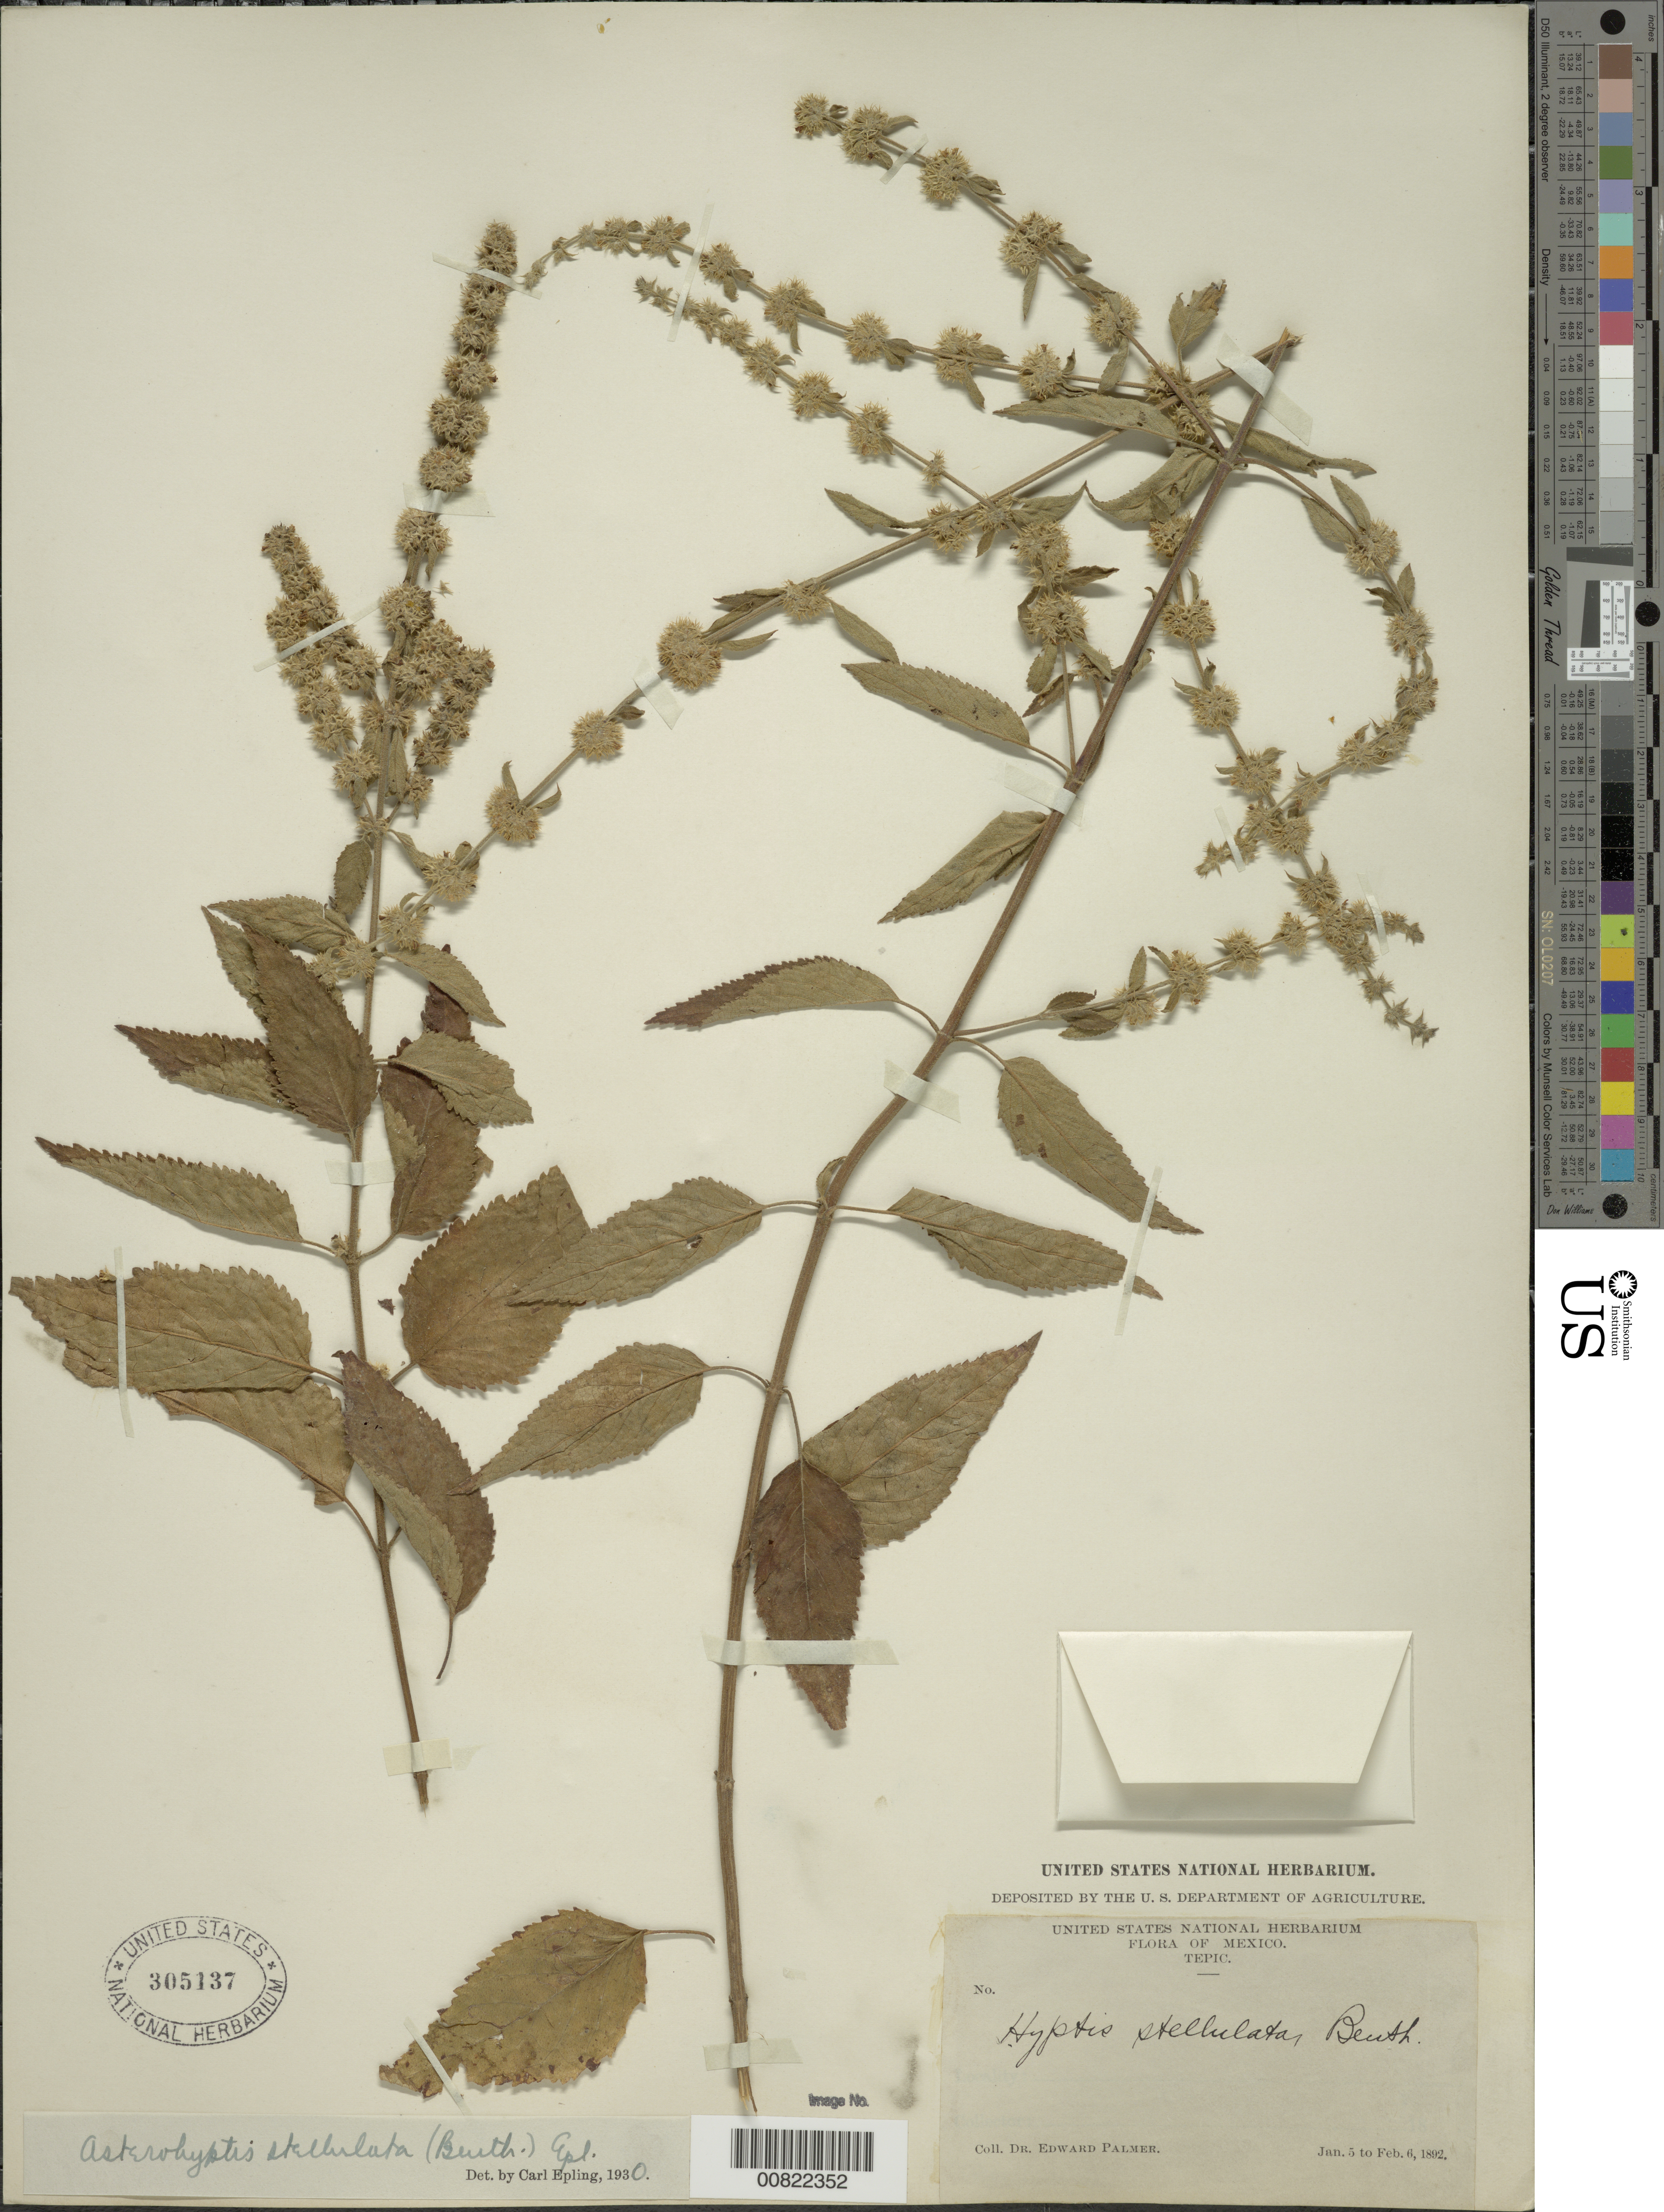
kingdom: Plantae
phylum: Tracheophyta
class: Magnoliopsida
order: Lamiales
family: Lamiaceae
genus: Asterohyptis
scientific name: Asterohyptis stellulata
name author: (Benth.) Epling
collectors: E. Palmer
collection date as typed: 05 Feb 1892 to 06 Feb 1892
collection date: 1892-02-05/1892-02-06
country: Mexico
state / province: Nayarit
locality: Tepic, Nayarit.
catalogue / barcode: US 305137